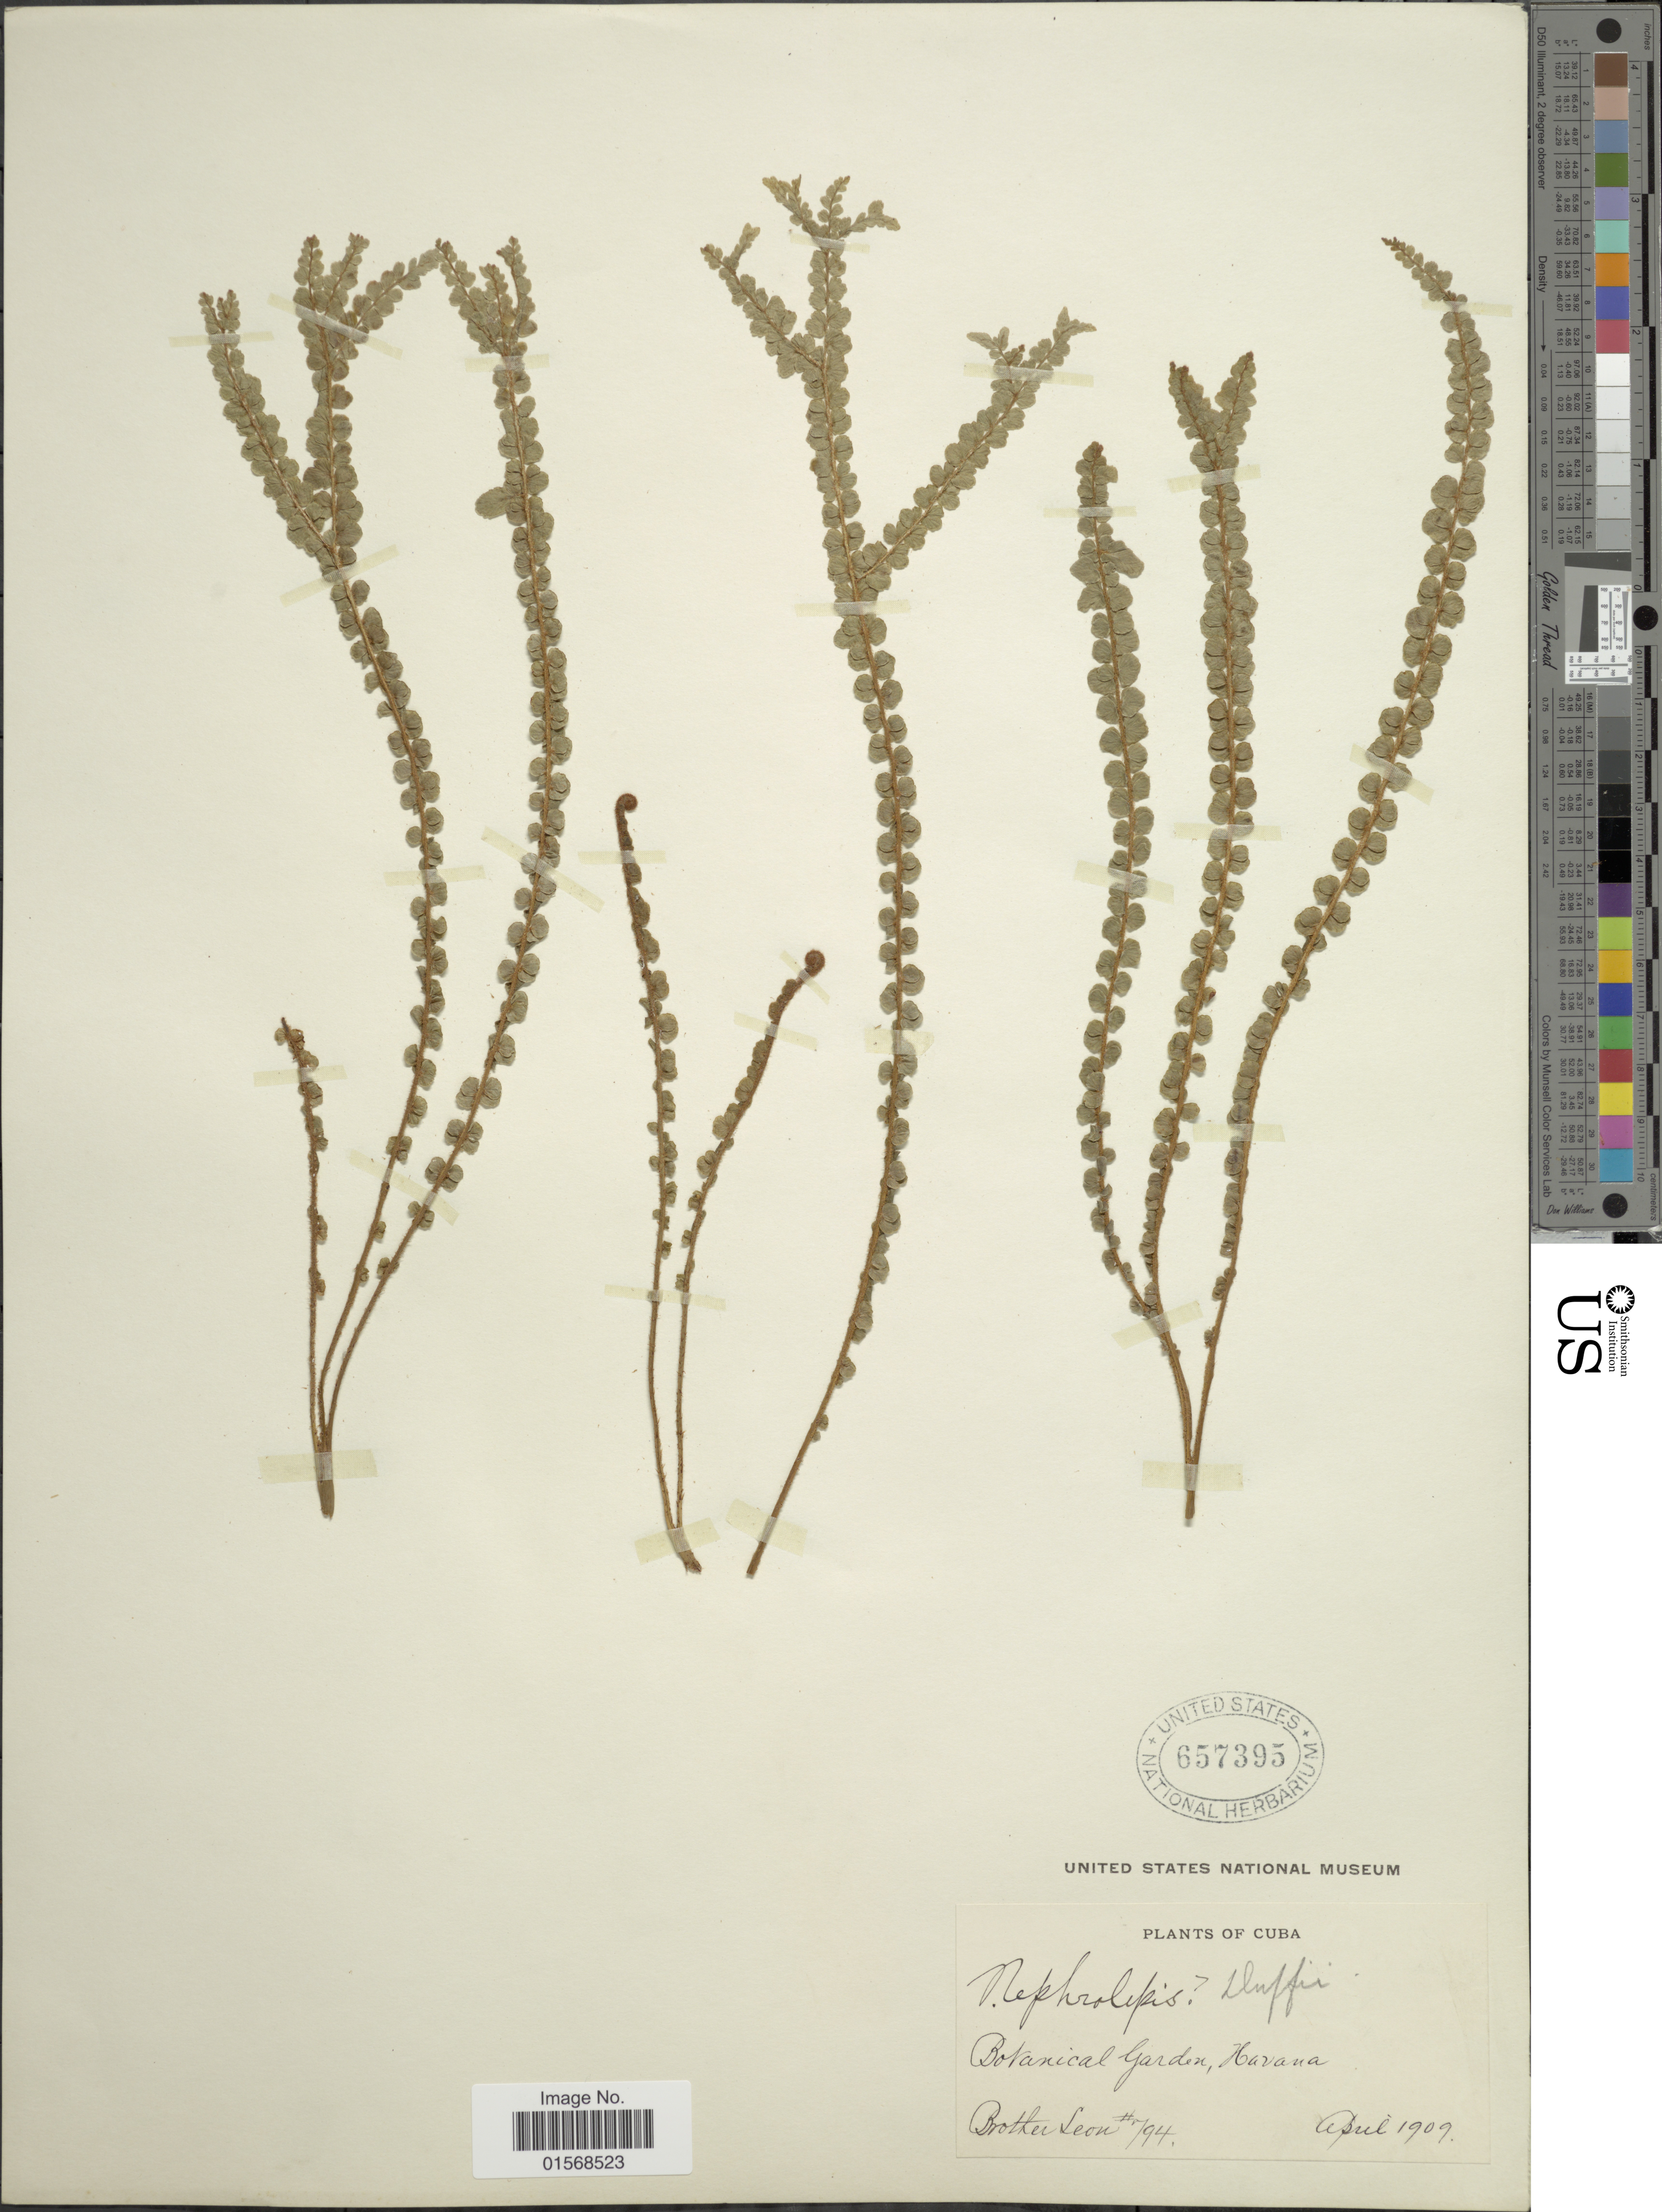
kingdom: Plantae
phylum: Tracheophyta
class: Polypodiopsida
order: Polypodiales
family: Nephrolepidaceae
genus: Nephrolepis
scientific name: Nephrolepis duffii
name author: T. Moore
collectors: Bro. León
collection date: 1909-04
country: Cuba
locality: Cuba, Botanical Garden, Havana.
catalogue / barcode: US 657395